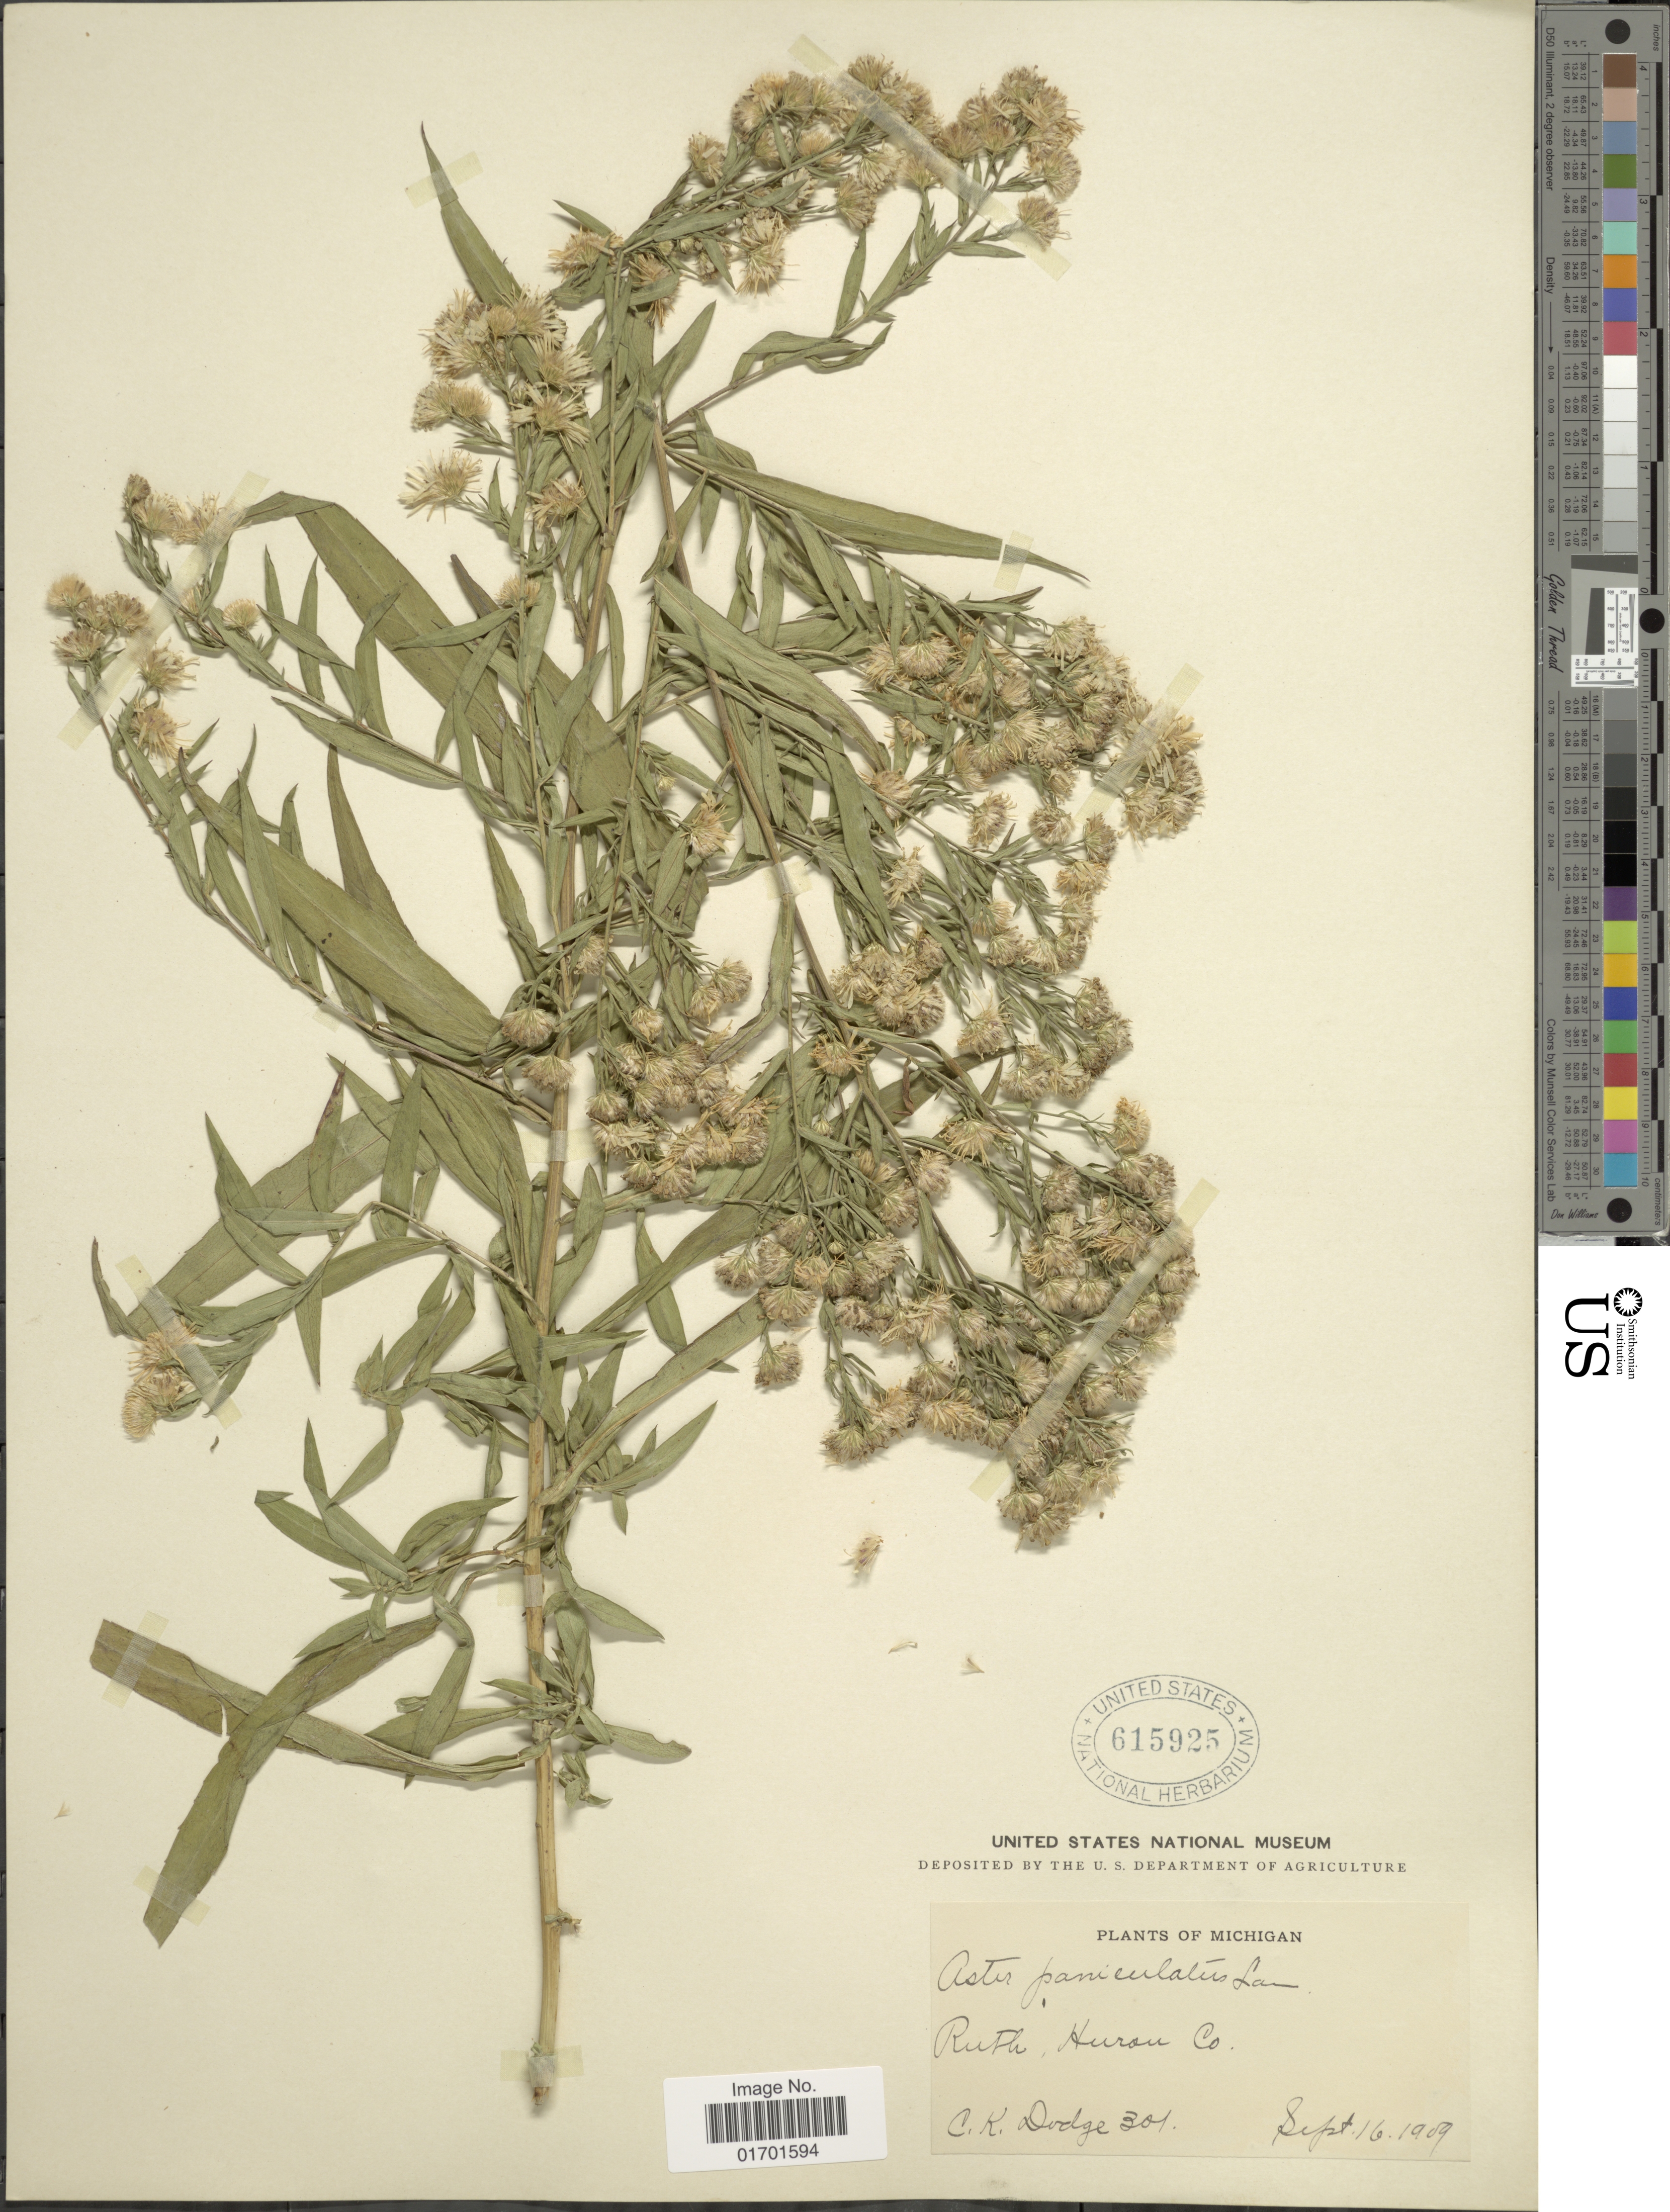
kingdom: Plantae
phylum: Tracheophyta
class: Magnoliopsida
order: Asterales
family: Asteraceae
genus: Symphyotrichum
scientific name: Symphyotrichum lanceolatum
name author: (Willd.) G.L. Nesom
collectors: C. Dodge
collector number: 301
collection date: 1909-09-16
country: United States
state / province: Michigan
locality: Ruth, Huran Co.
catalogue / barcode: US 615925